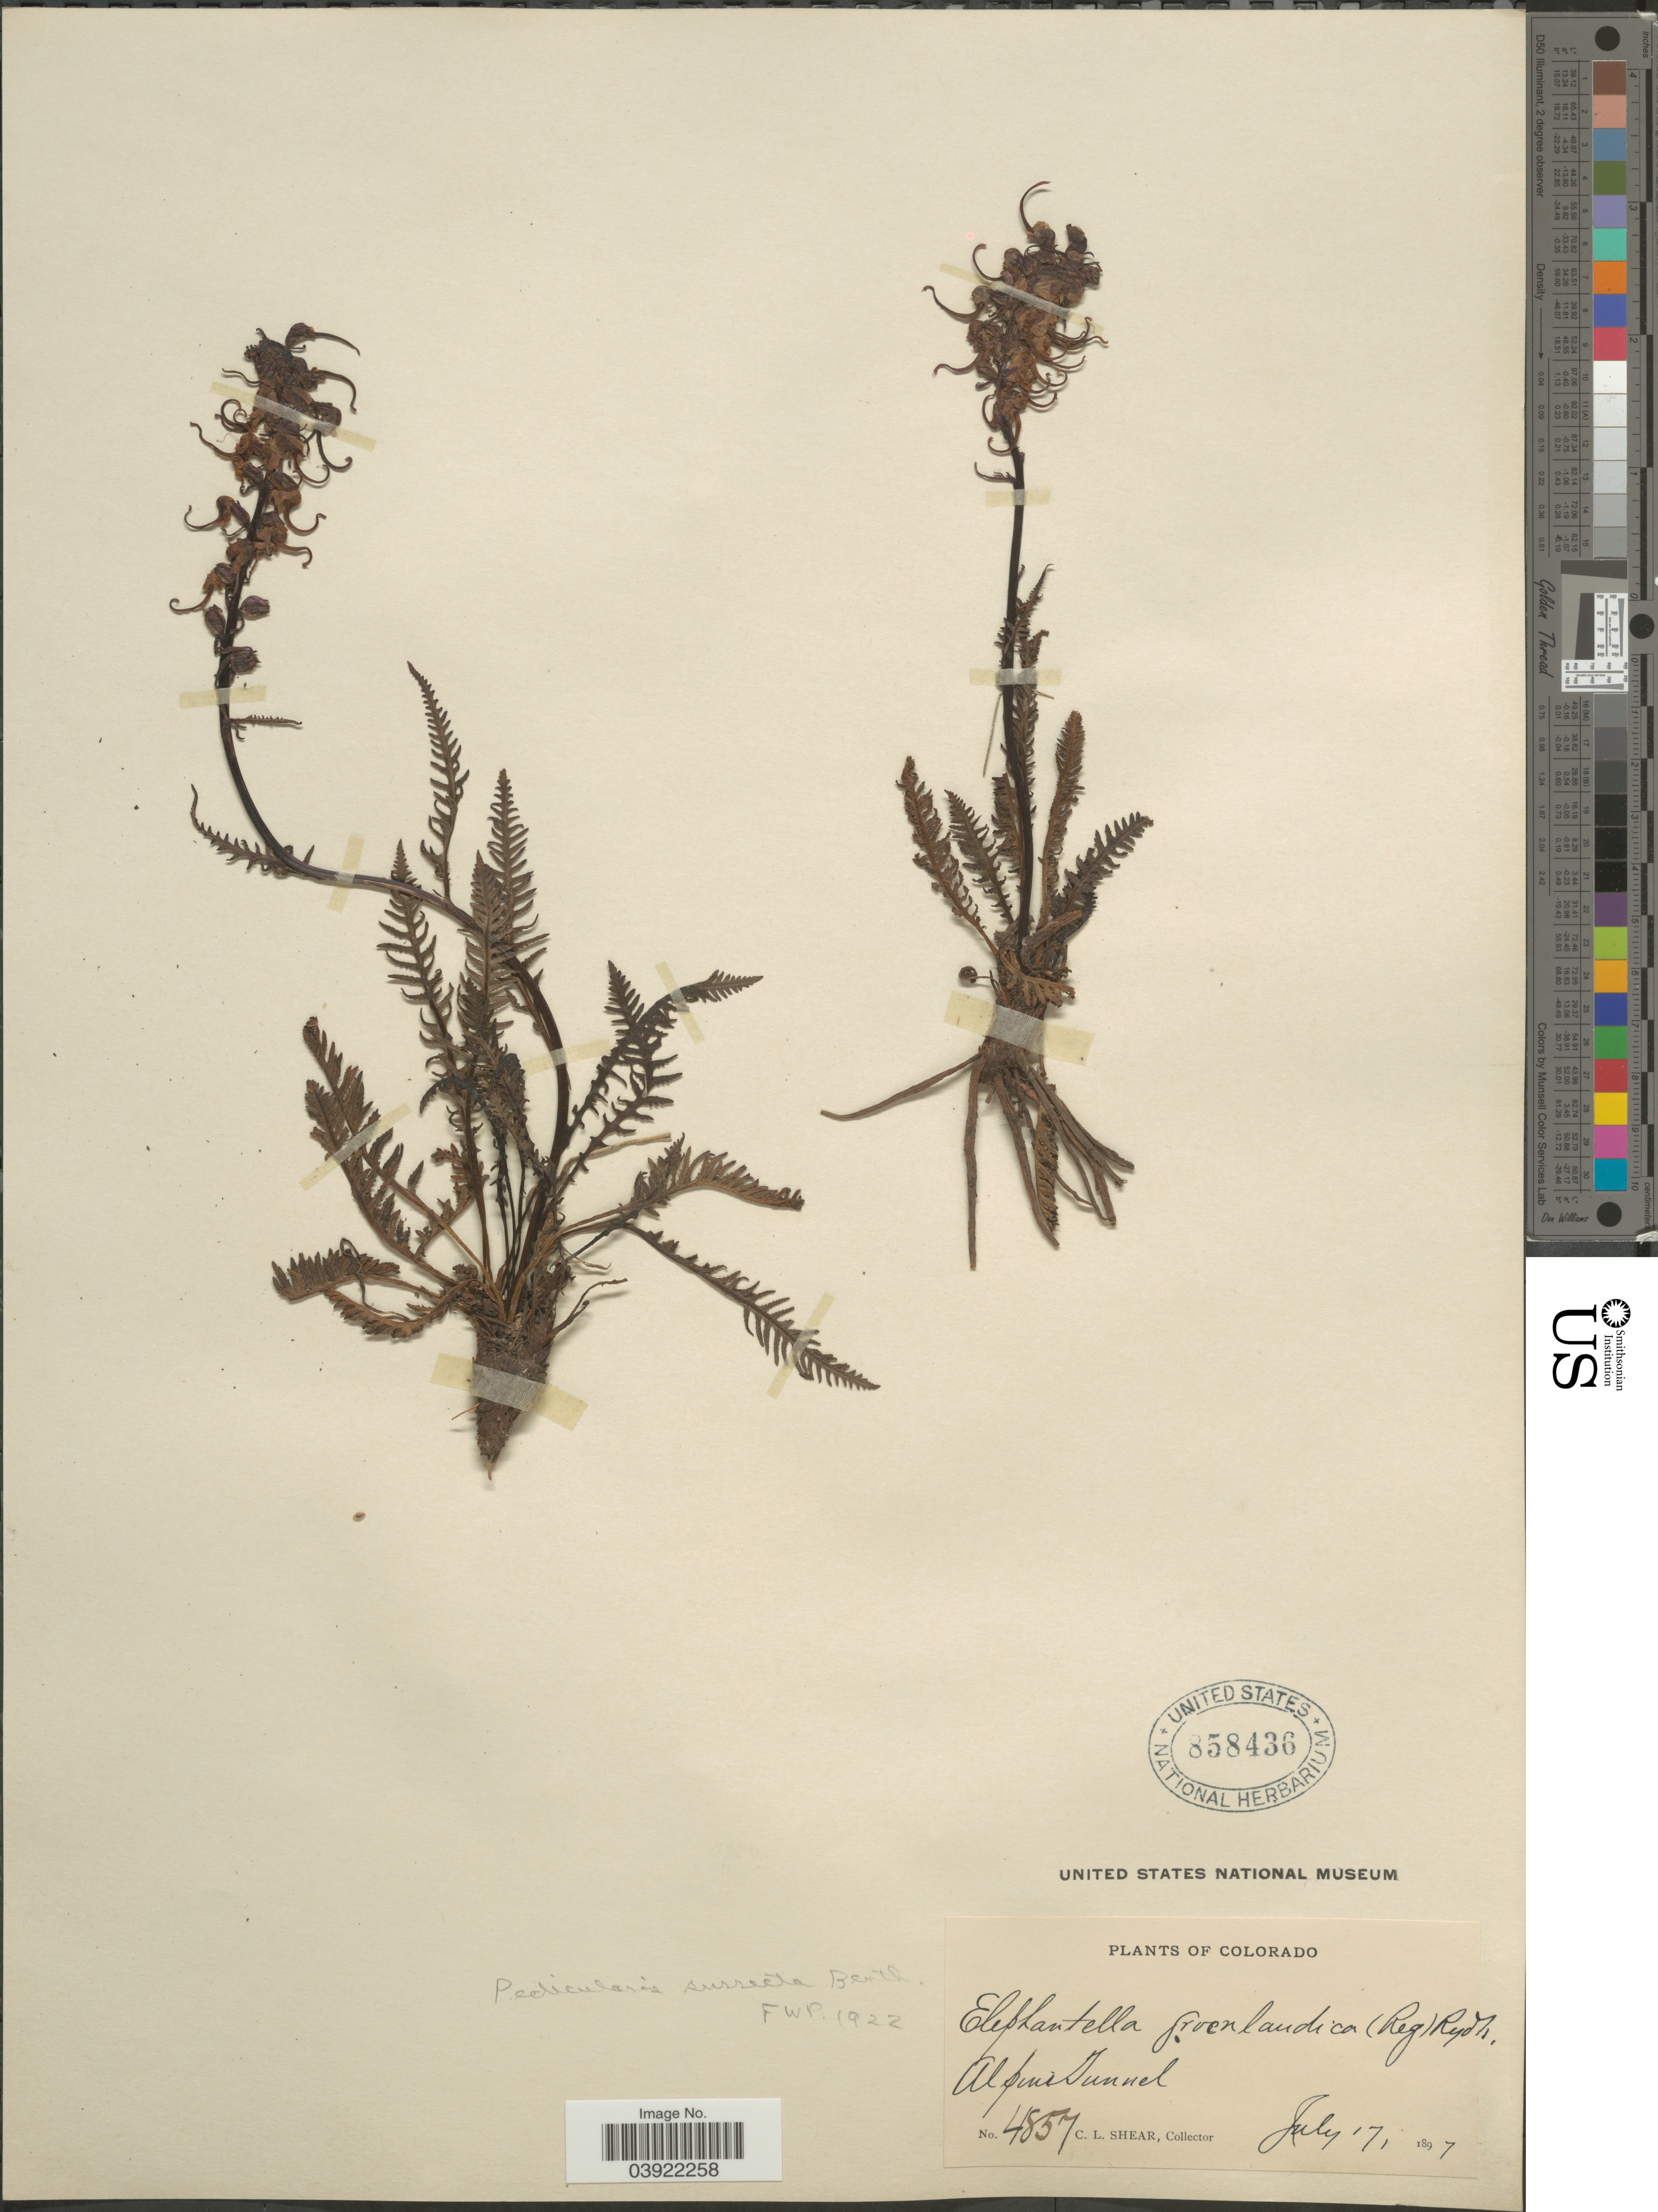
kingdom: Plantae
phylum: Tracheophyta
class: Magnoliopsida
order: Lamiales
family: Orobanchaceae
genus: Pedicularis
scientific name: Pedicularis groenlandica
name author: Retz.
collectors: C. L. Shear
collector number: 4857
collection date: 1897-07-17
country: United States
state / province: Colorado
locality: Alpine Tunnel.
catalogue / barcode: US 858436